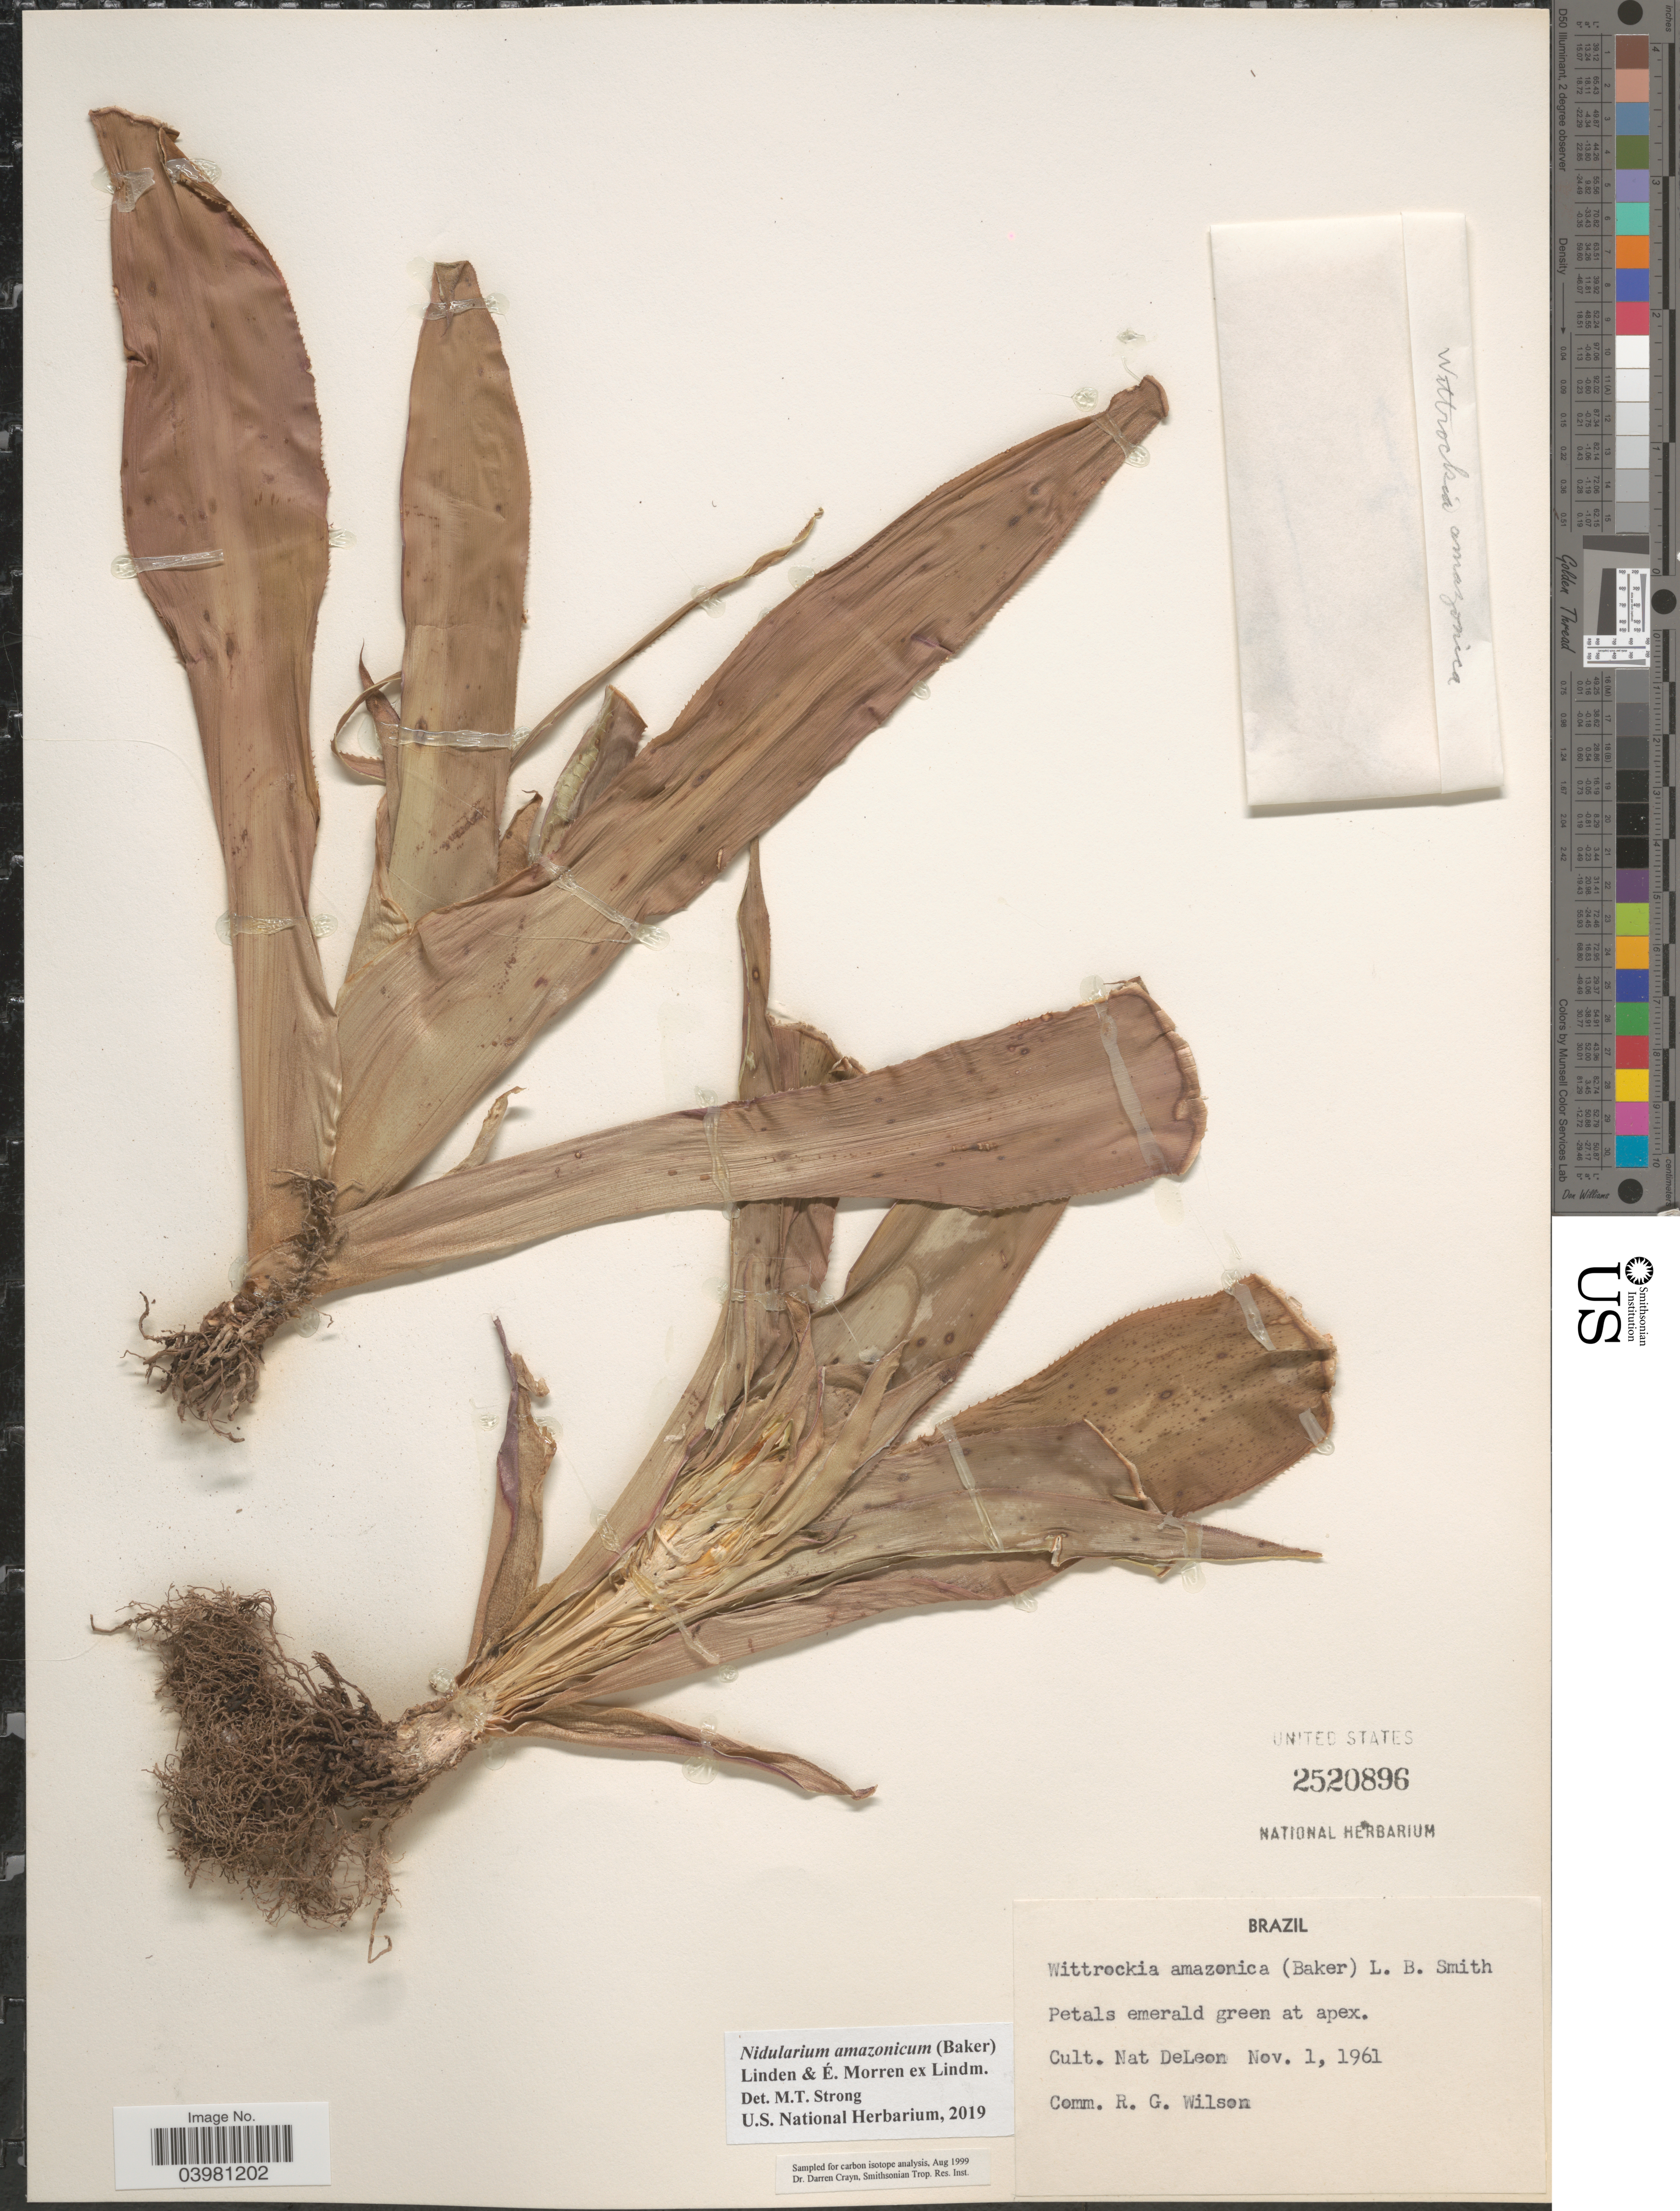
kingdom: Plantae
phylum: Tracheophyta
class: Liliopsida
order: Poales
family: Bromeliaceae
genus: Nidularium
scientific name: Nidularium amazonicum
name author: (Baker) Linden & É. Morren ex Lindm.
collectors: N. J. DeLeon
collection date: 1961-11-01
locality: Cult Nat DeLeon.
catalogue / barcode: US 2520896